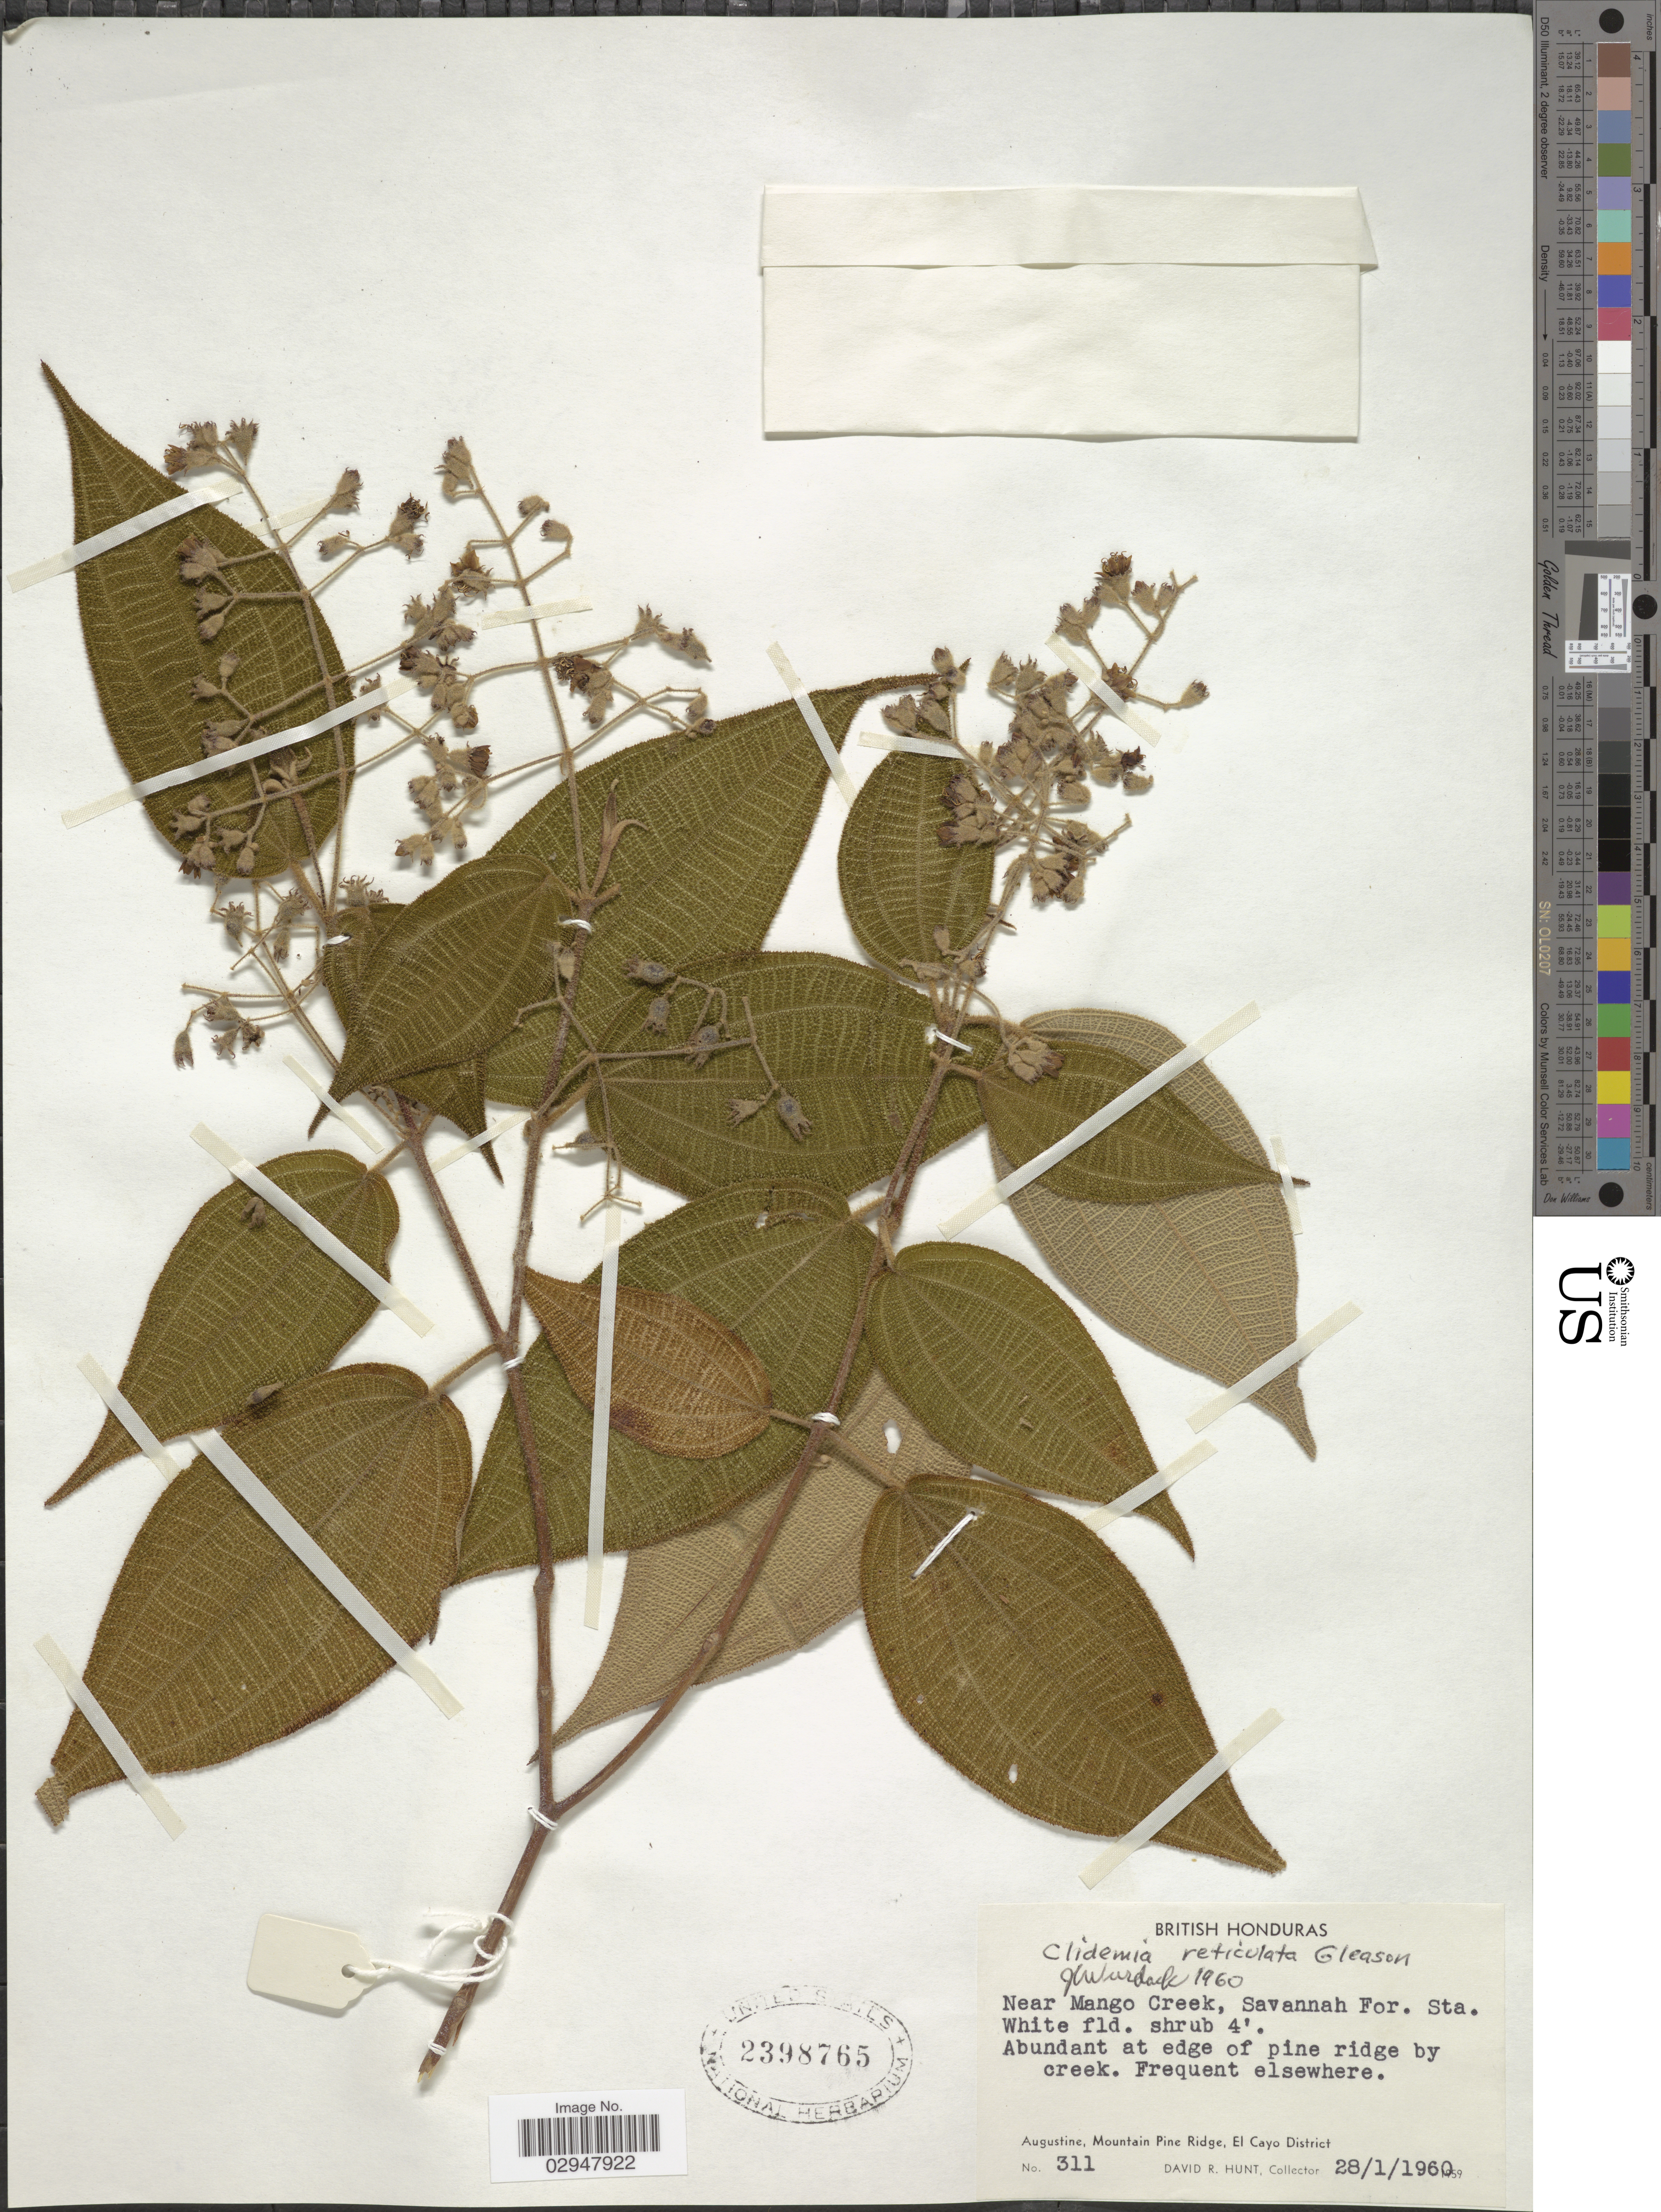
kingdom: Plantae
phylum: Tracheophyta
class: Magnoliopsida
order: Myrtales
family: Melastomataceae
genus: Clidemia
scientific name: Clidemia novemnervia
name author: (DC.) Triana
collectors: D. R. Hunt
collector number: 311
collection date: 1960-01-28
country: Belize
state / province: Cayo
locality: British Honduras, Near Mango Creek, Savannah For. Sta., Augustine, Mountain Pine Ridge, El Cayo District.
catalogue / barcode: US 2398765